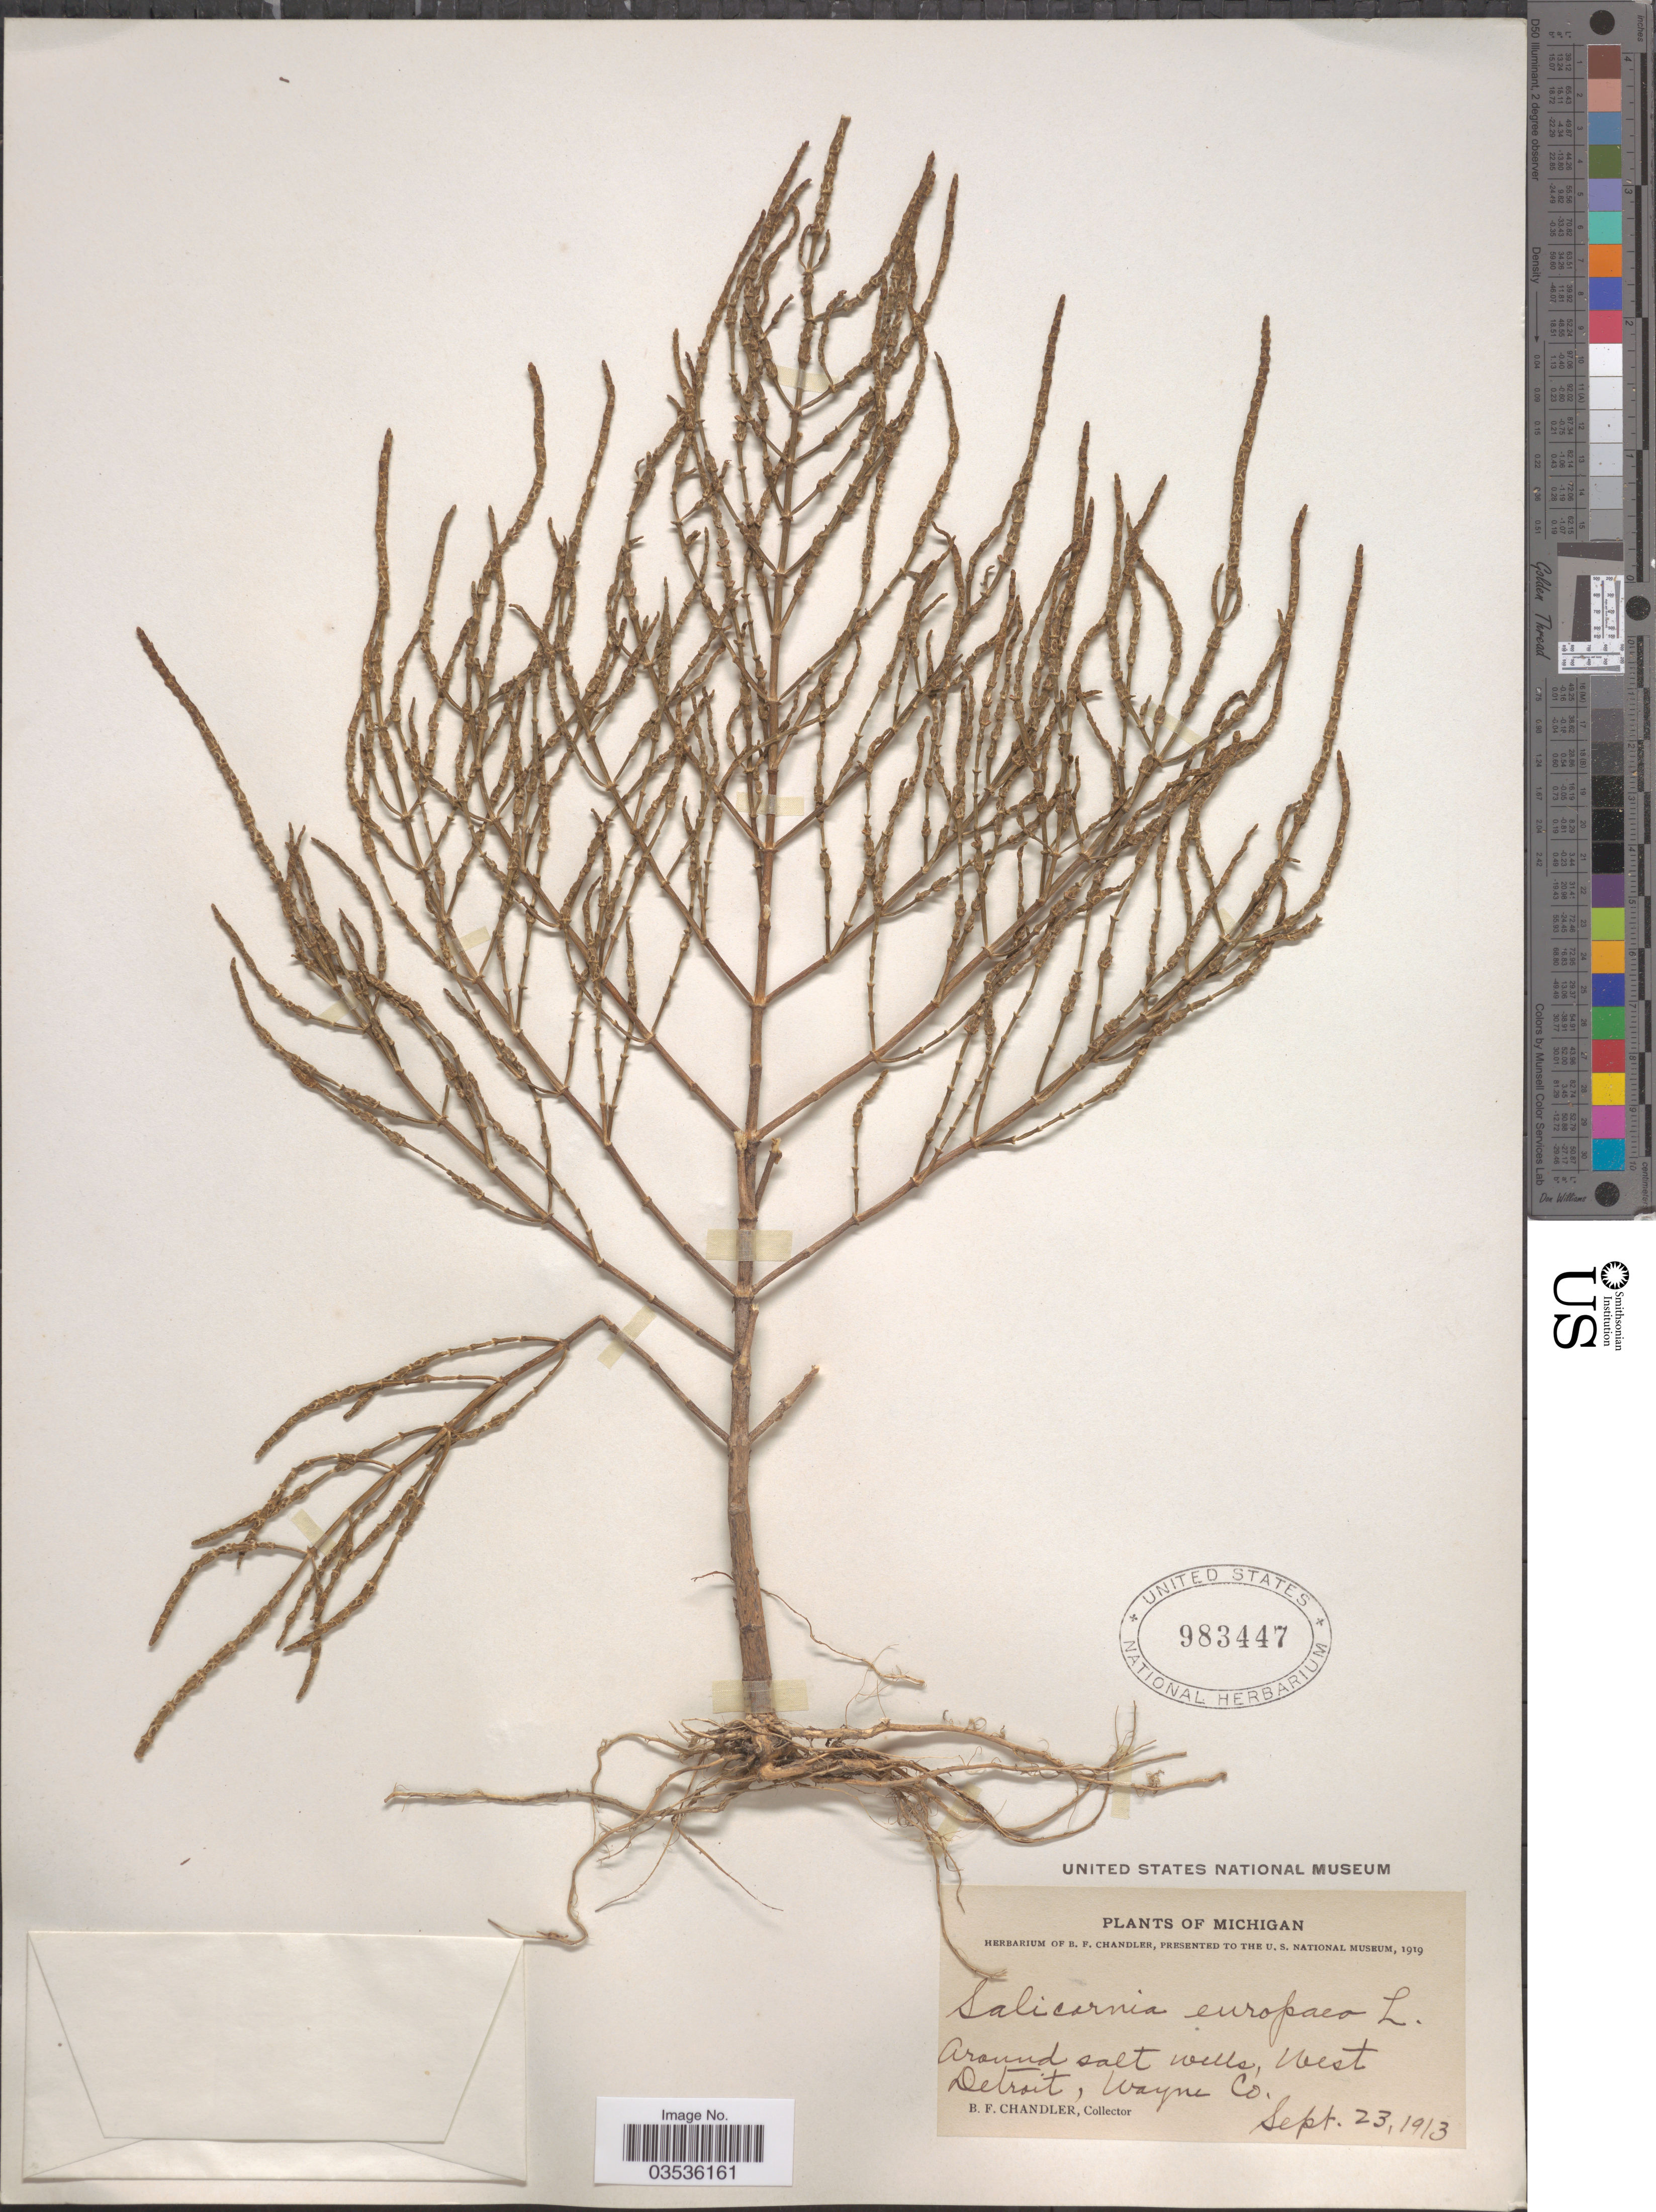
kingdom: Plantae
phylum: Tracheophyta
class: Magnoliopsida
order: Caryophyllales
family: Amaranthaceae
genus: Salicornia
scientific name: Salicornia europaea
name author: L.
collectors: B. F. Chandler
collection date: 1913-09-23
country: United States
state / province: Michigan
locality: West Detroit, Wayne Co.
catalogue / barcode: US 983447